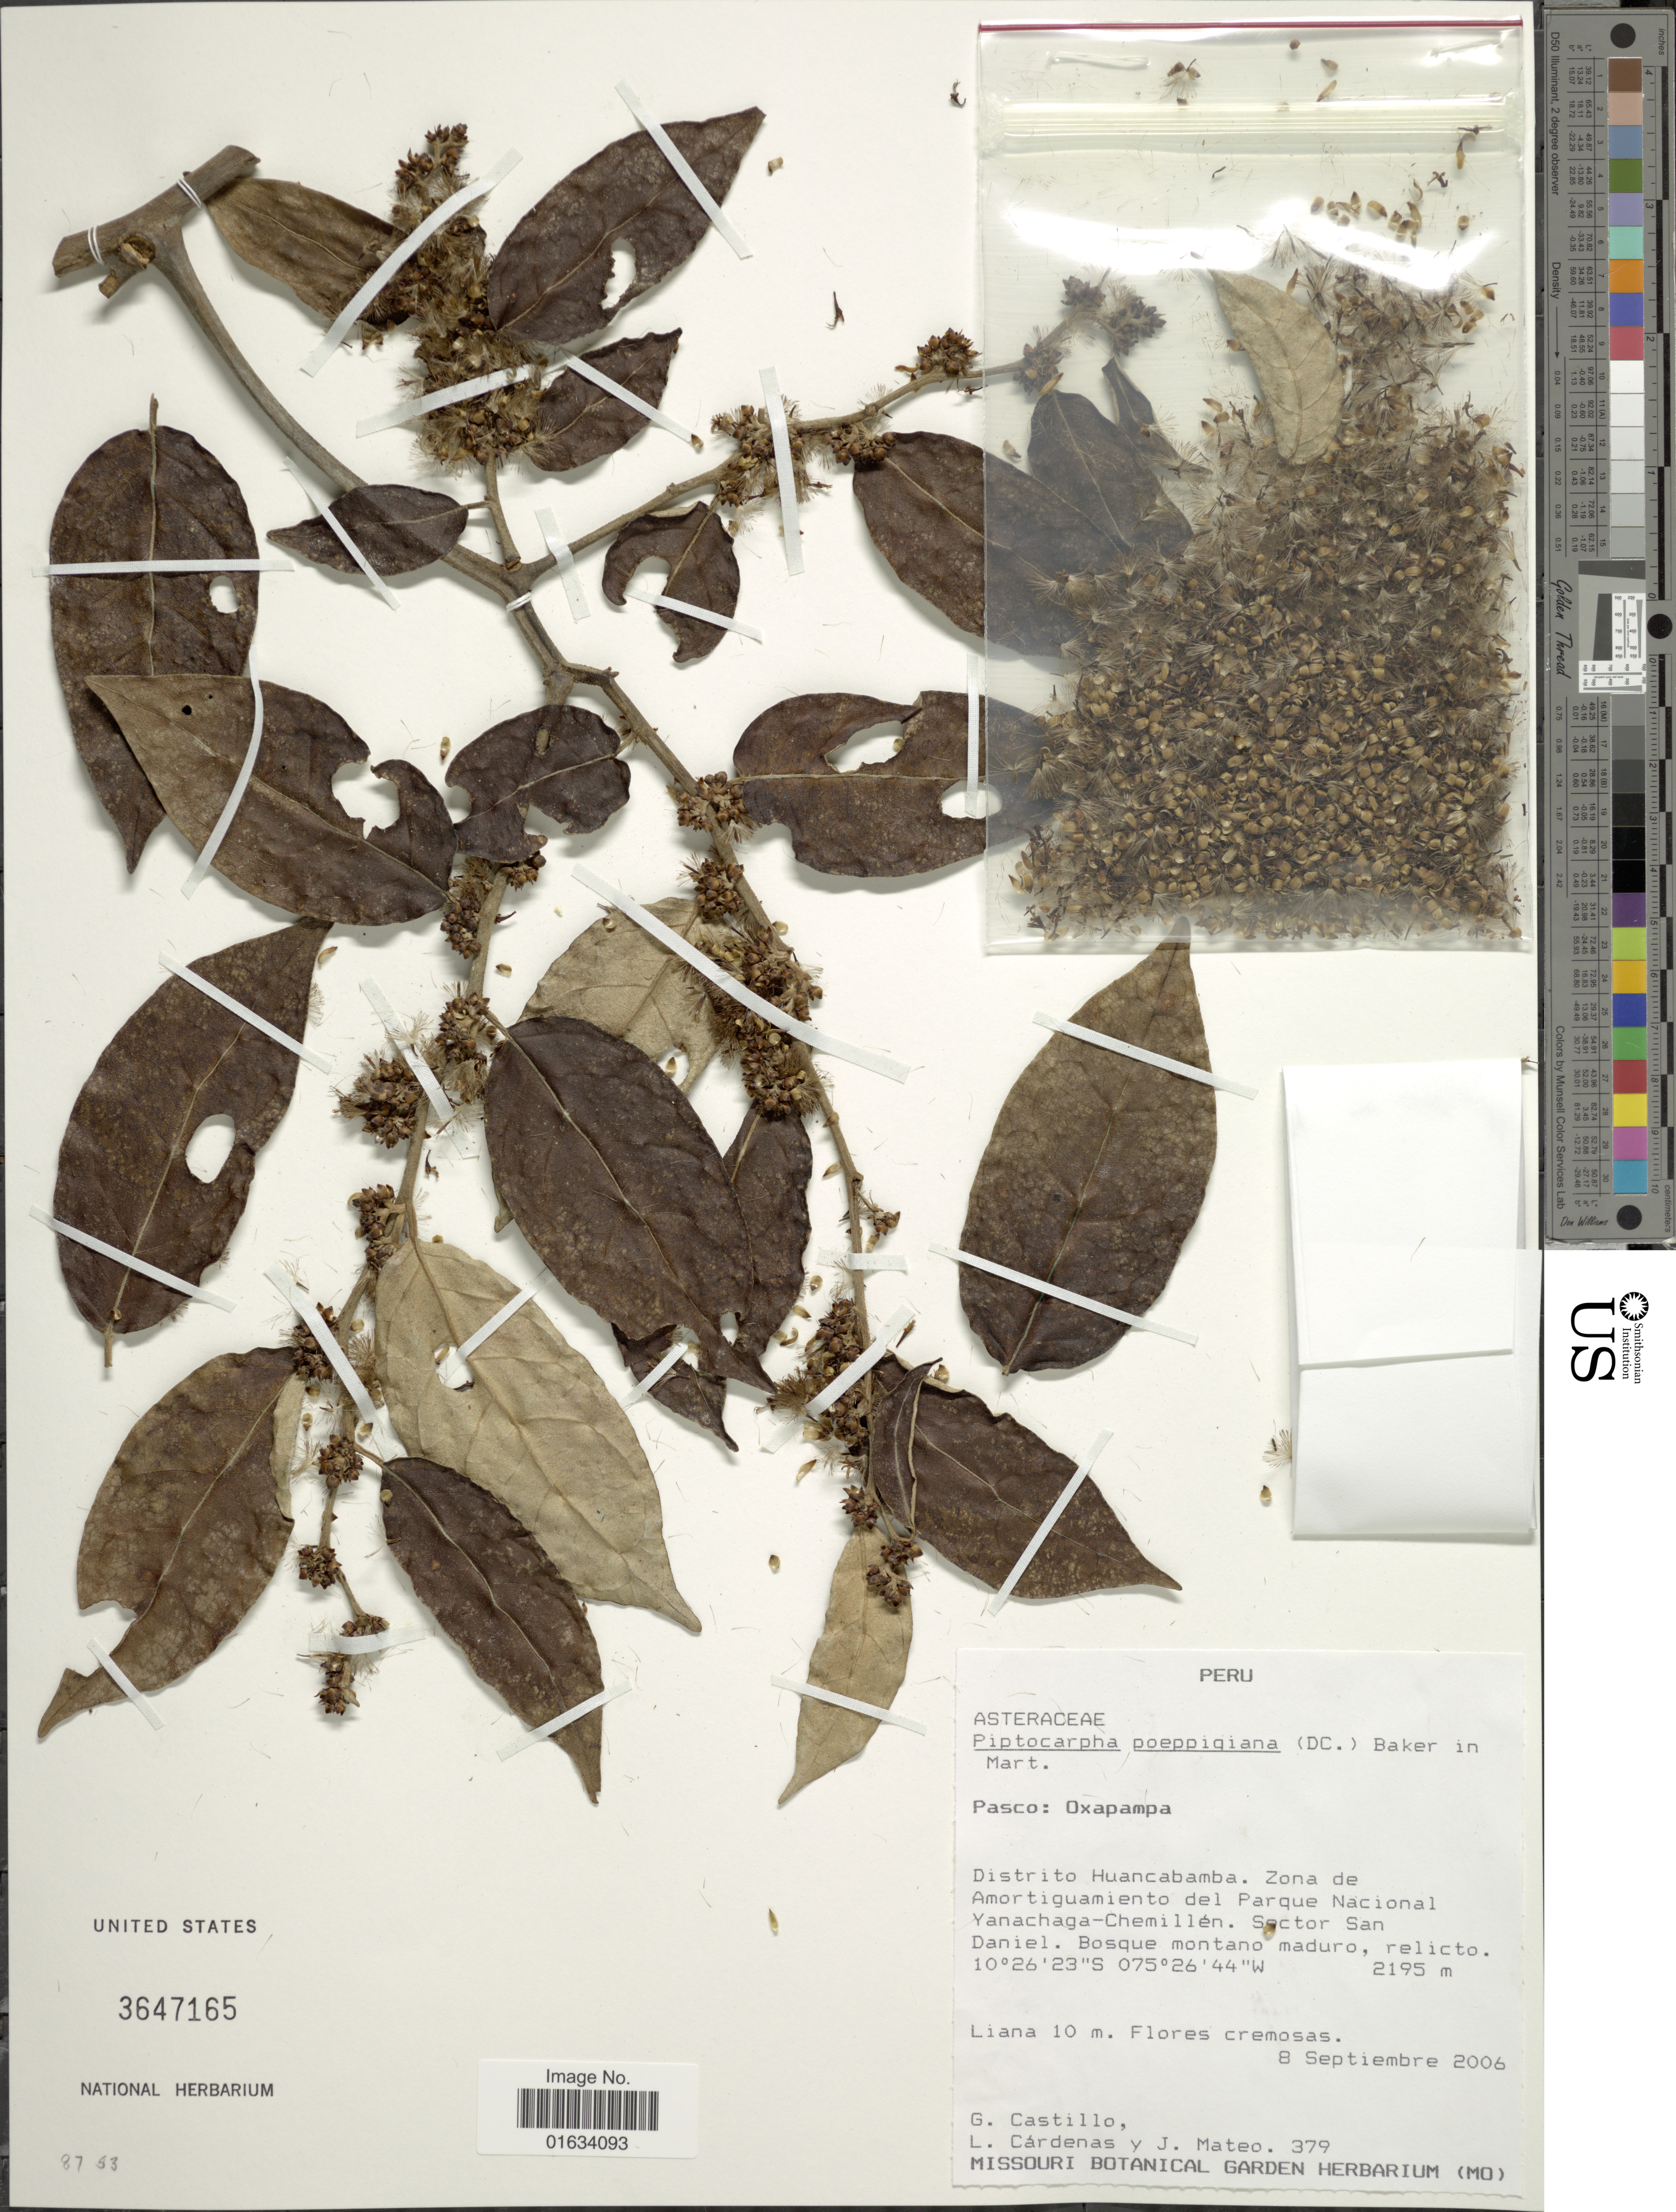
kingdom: Plantae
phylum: Tracheophyta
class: Magnoliopsida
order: Asterales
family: Asteraceae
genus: Piptocarpha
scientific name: Piptocarpha poeppigiana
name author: (DC.) Baker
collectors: G. Castillo, L. Cárdenas & J. Mateo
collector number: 379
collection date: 2006-09-08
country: Peru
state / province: Pasco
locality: Peru. Pasco: Oxapampa. Distrito Huancabamba. Zona de Amortiguamiento del Parque Nacional Yanachaga-Chemillen. Sector San Daniel.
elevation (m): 2195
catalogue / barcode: US 3647165